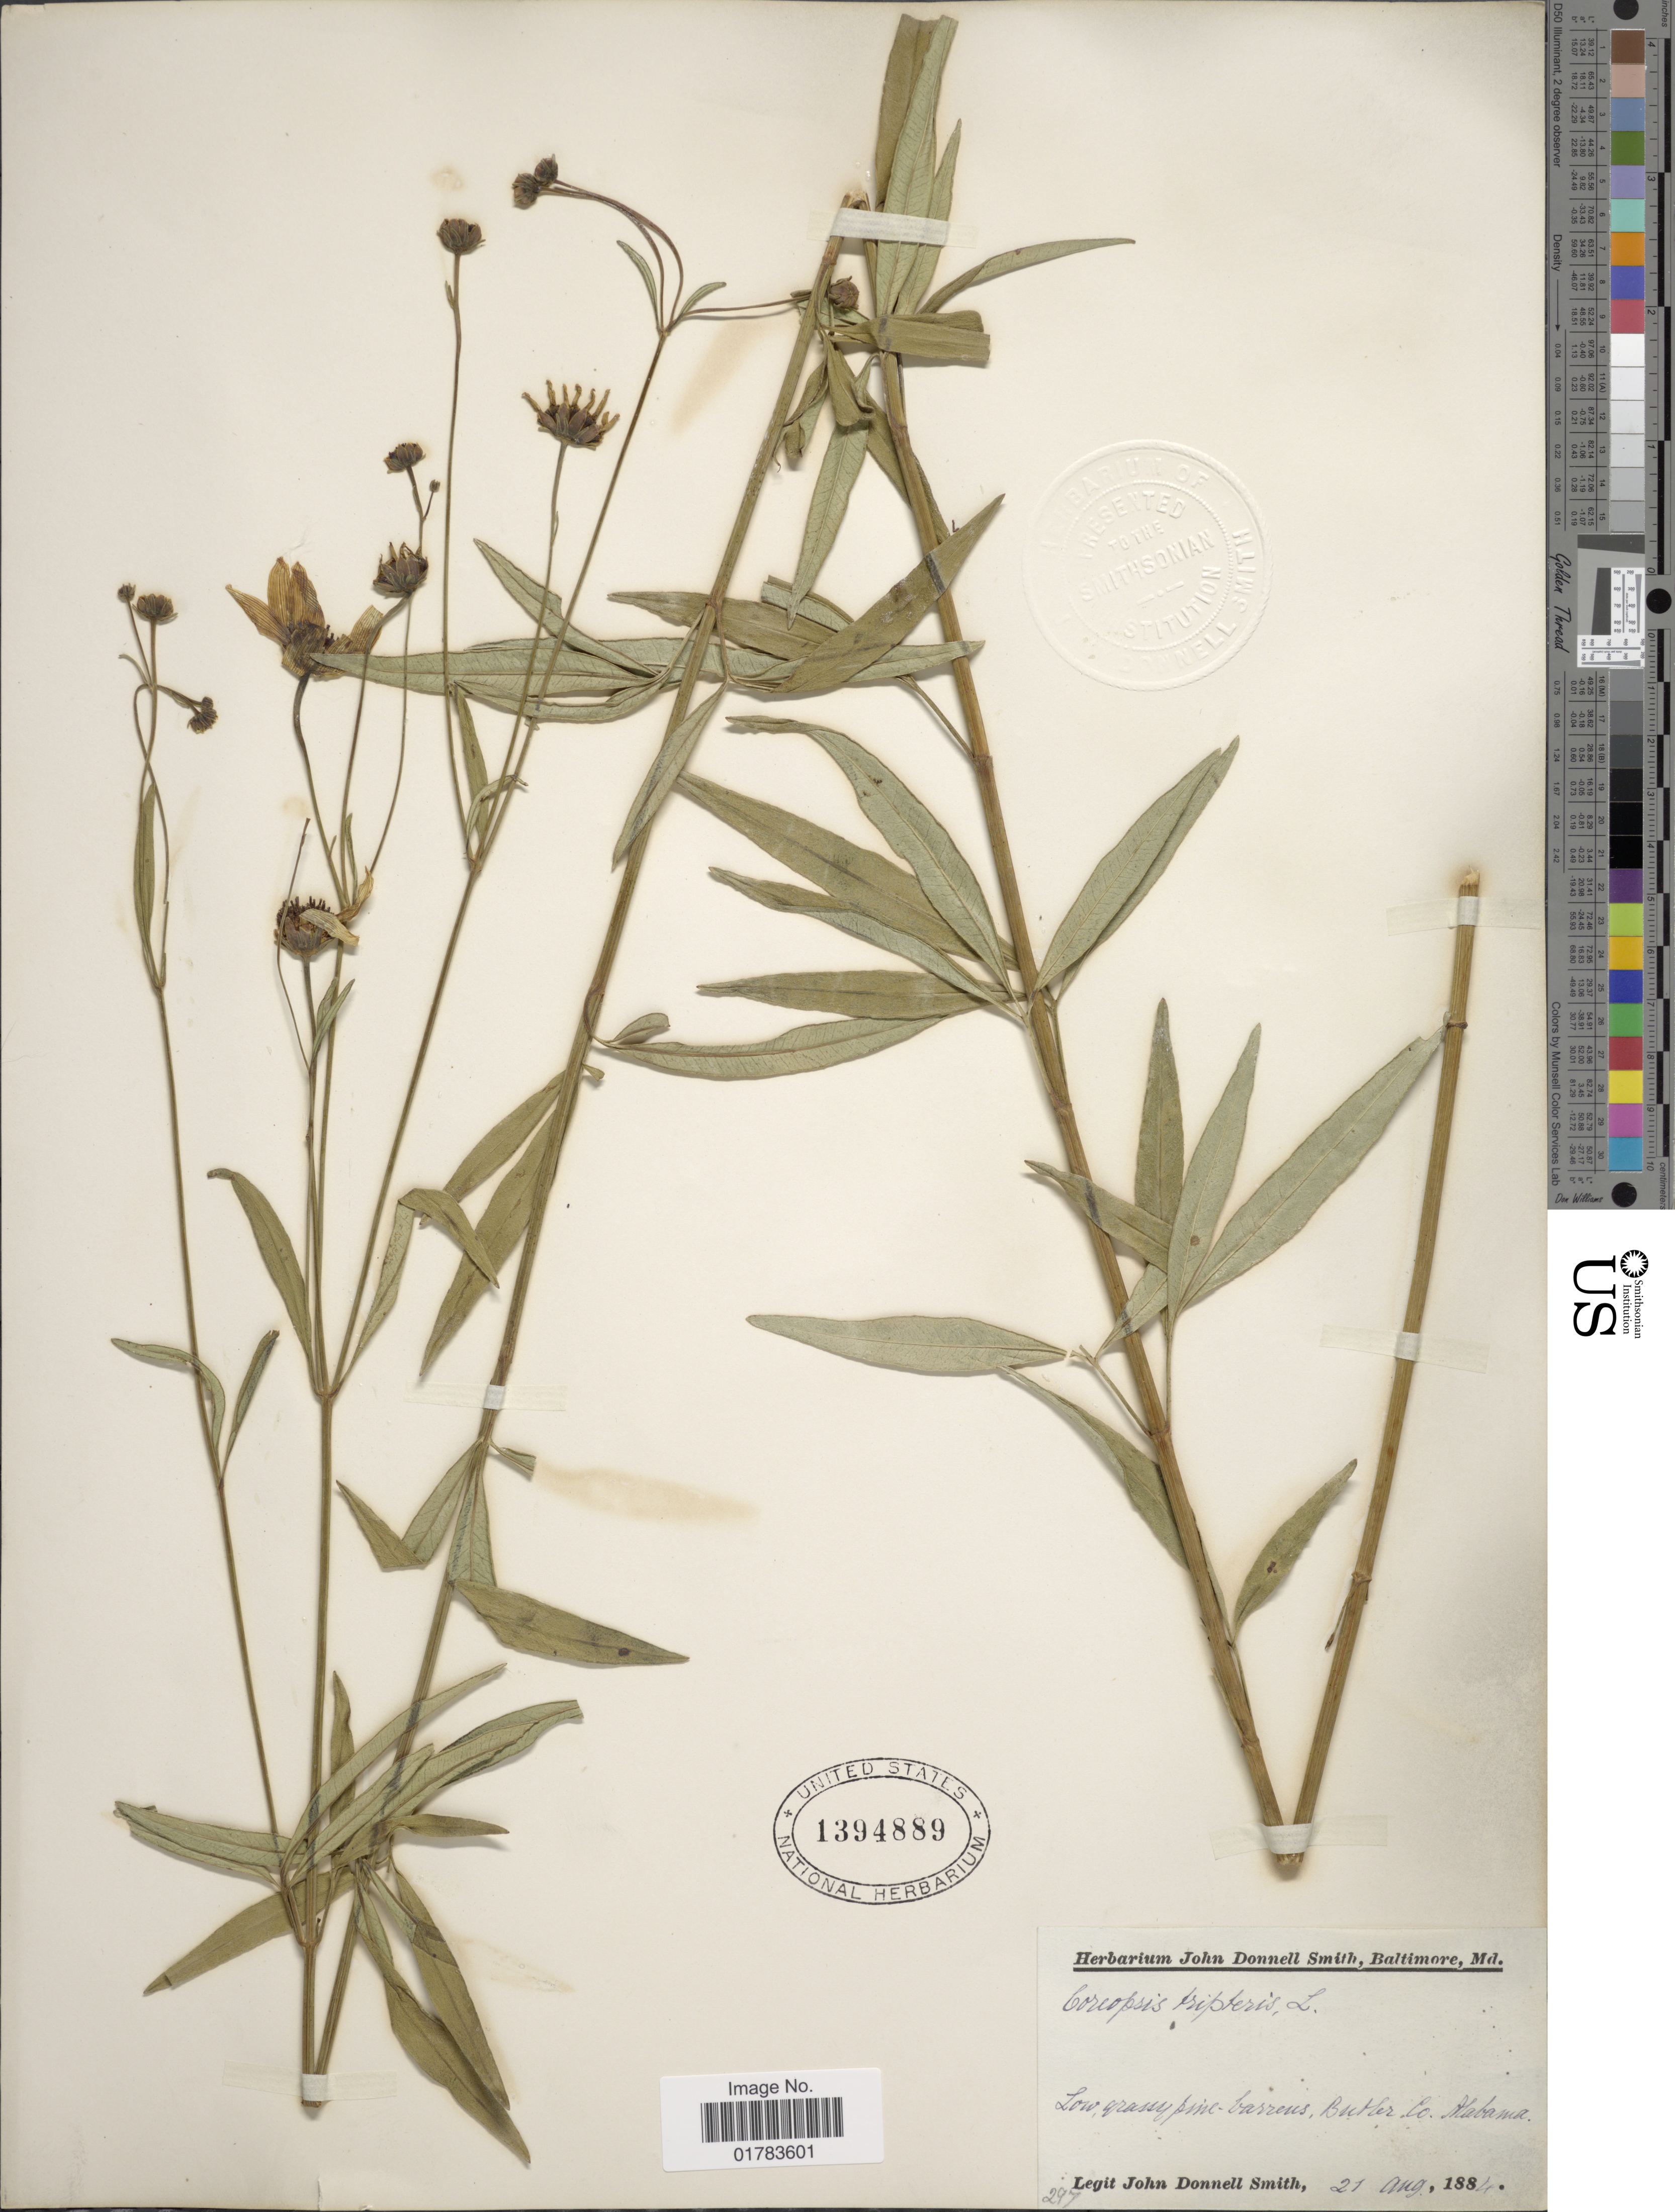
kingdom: Plantae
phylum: Tracheophyta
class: Magnoliopsida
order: Asterales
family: Asteraceae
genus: Coreopsis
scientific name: Coreopsis tripteris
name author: L.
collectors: J. Donnell Smith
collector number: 297?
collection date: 1884-08-21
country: United States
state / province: Alabama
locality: Butler Co.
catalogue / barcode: US 1394889